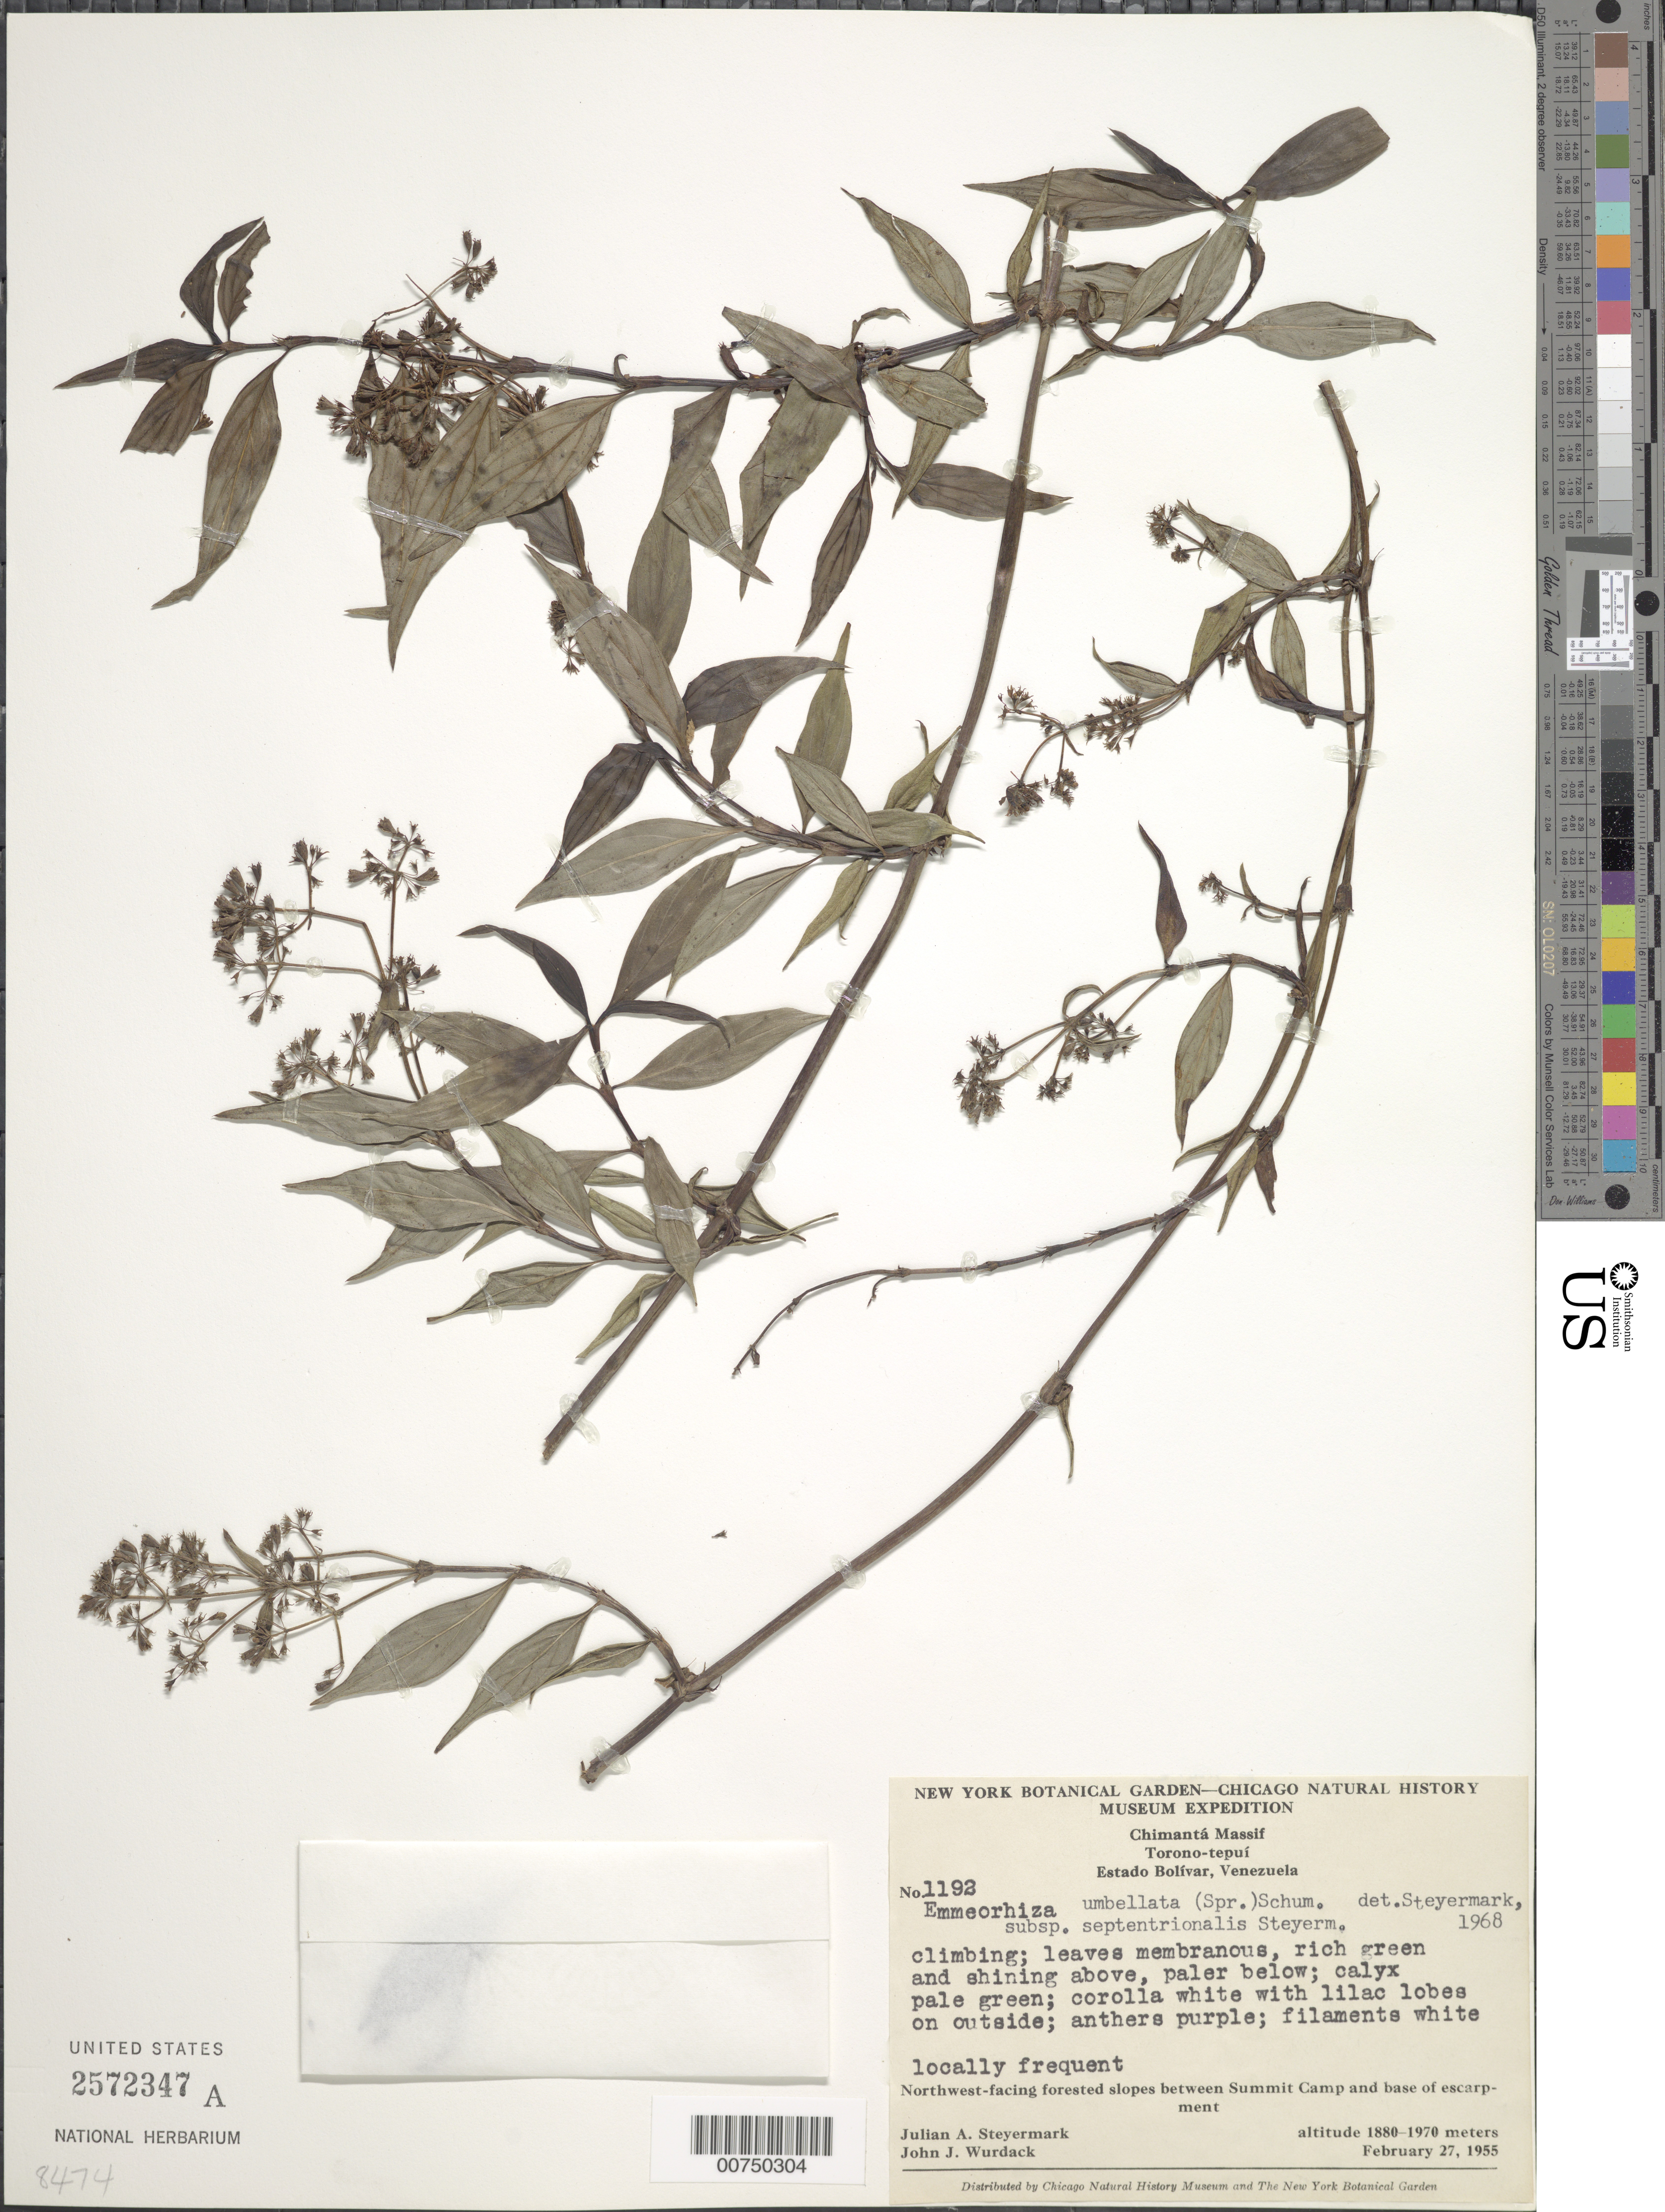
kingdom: Plantae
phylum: Tracheophyta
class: Magnoliopsida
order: Gentianales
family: Rubiaceae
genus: Emmeorhiza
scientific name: Emmeorhiza umbellata subsp. septentrionalis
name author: Steyerm.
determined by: Steyermark, Julian A., (VEN)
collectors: J. Steyermark & J. J. Wurdack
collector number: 55 1192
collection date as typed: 27-Feb-55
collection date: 1955-02-27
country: Venezuela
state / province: Bolívar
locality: Chimantá Massif, Torono-tepuí, between Summit Camp and base of escarpment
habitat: NW facing slopes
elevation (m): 1880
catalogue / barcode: US 2572347A